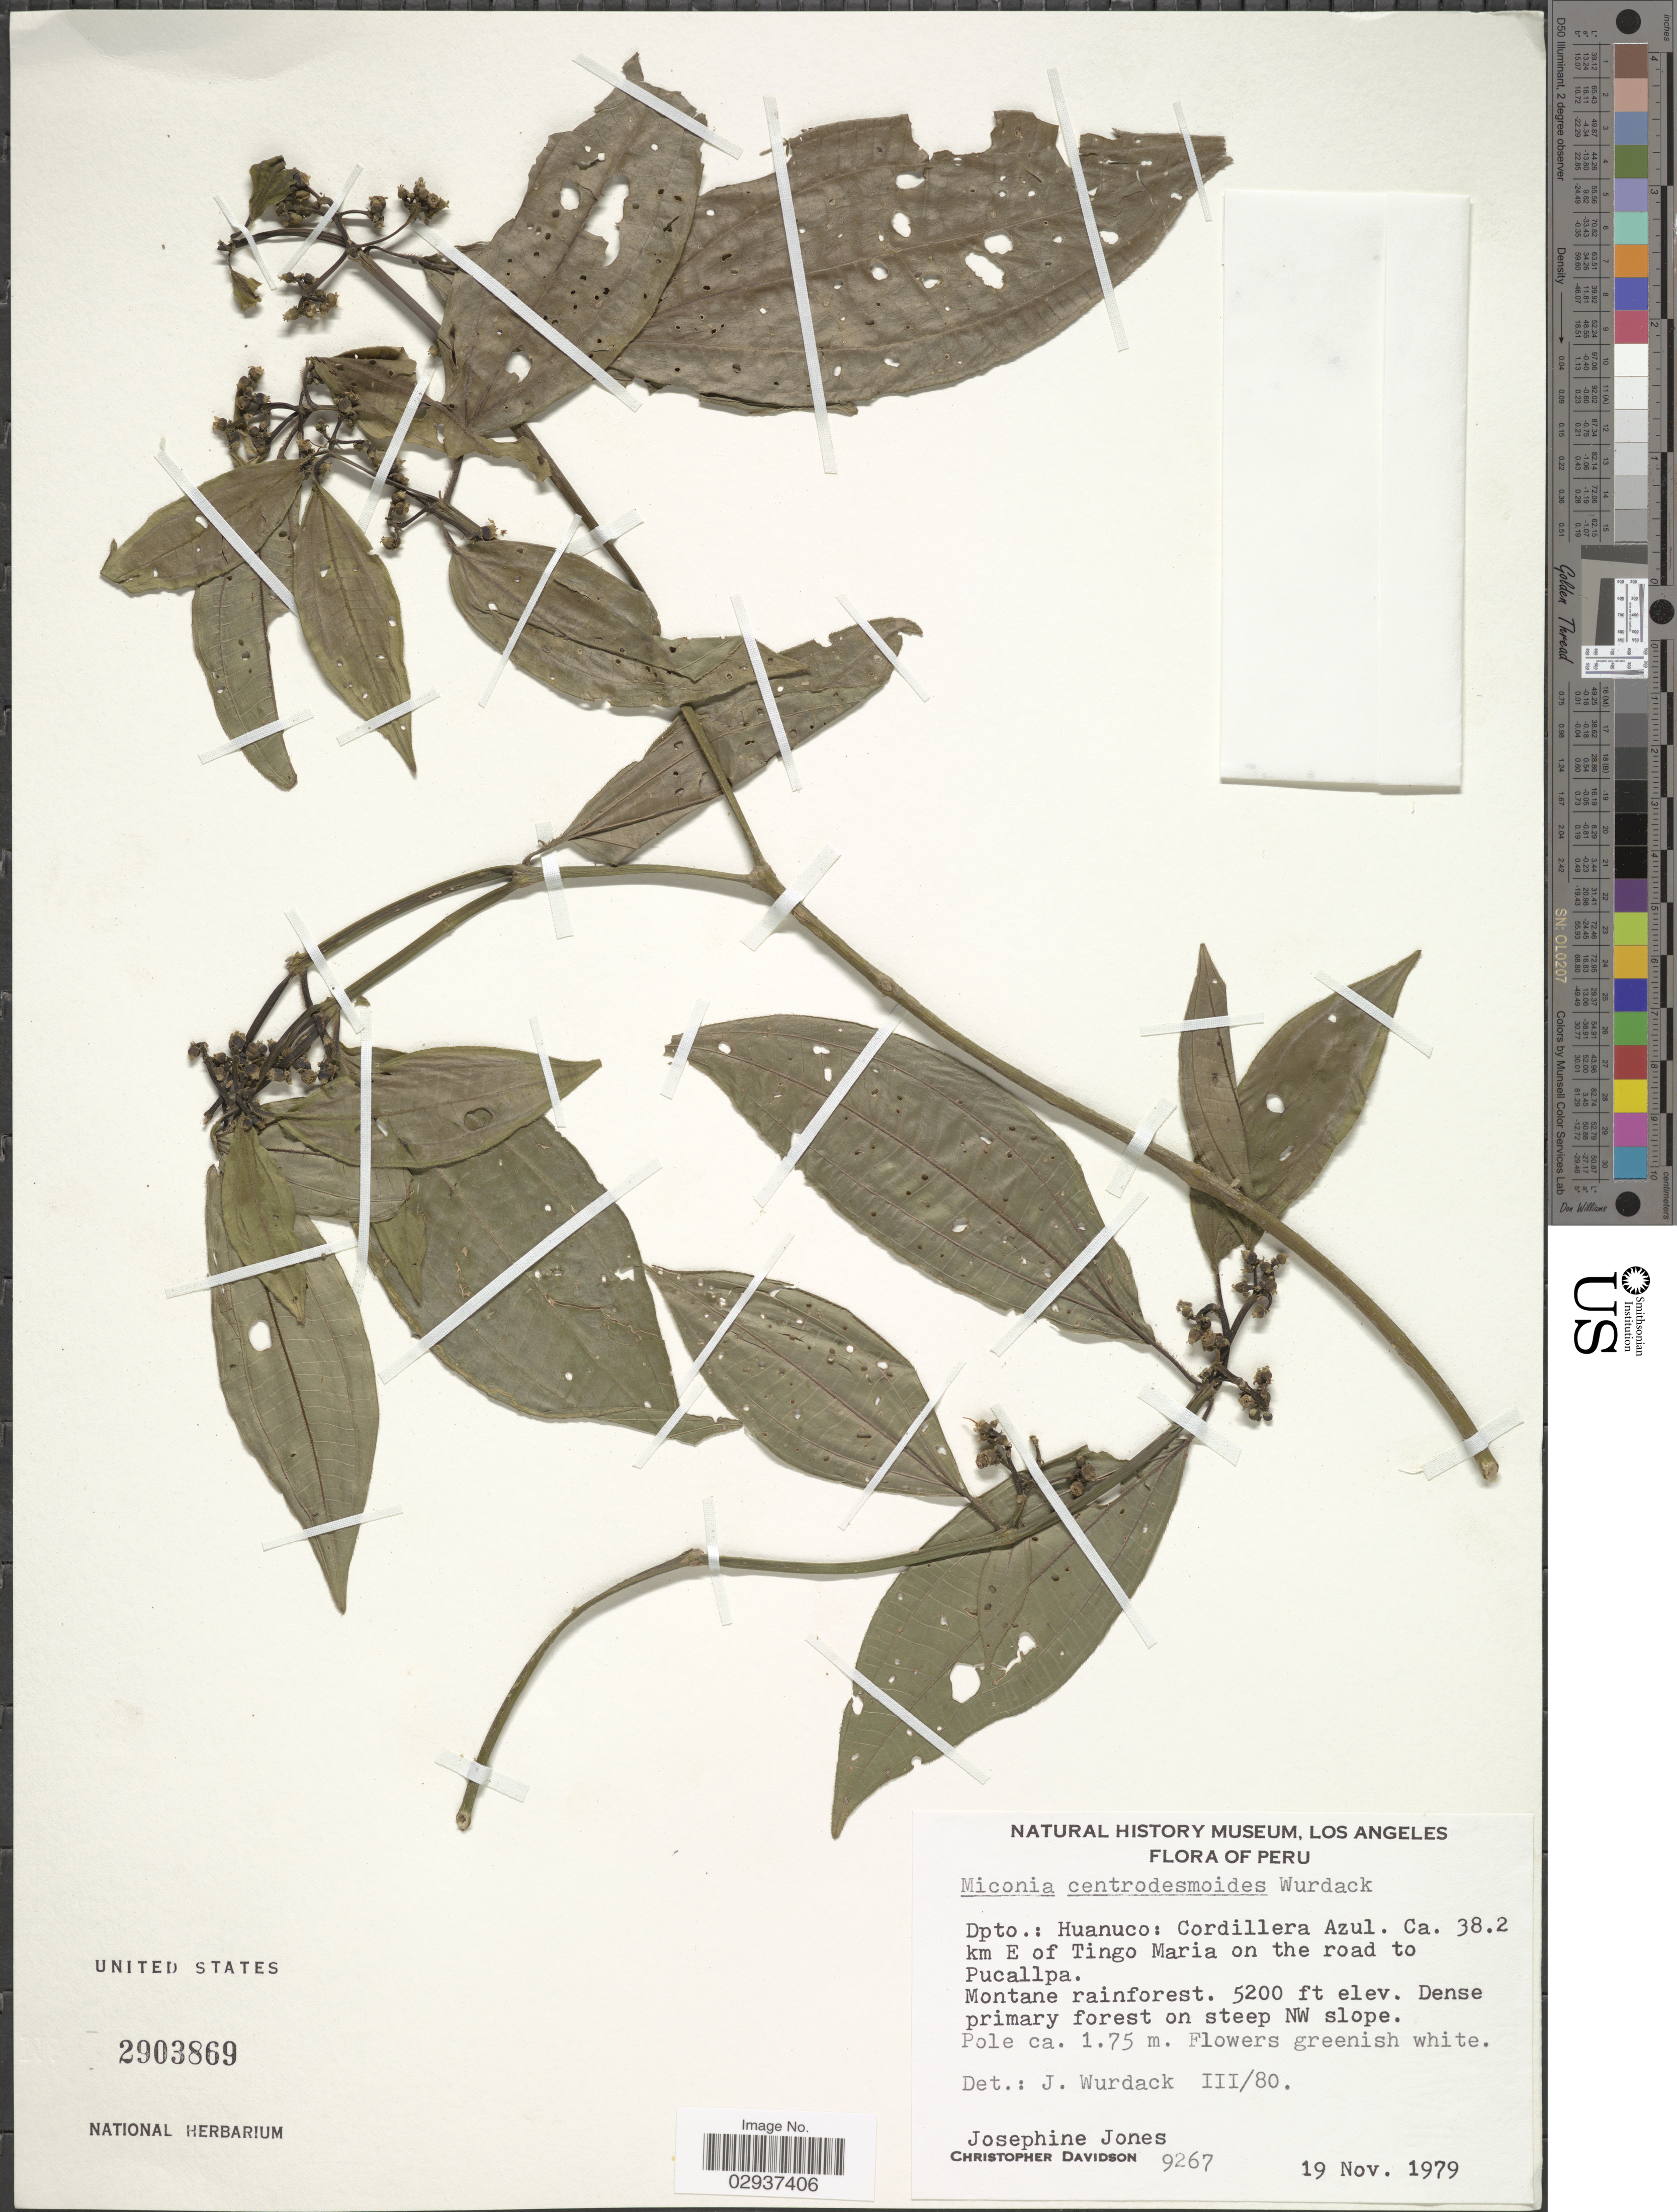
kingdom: Plantae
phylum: Tracheophyta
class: Magnoliopsida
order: Myrtales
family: Melastomataceae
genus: Miconia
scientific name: Miconia centrodesmoides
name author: Wurdack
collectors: J. Jones & C. Davidson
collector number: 9267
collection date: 1979-11-19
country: Peru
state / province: Huánuco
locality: Dpto.: Huanuco: Cordillera Azul. Ca. 38.2 km E of Tingo Maria on the road to Pucallpa.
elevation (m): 1585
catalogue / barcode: US 2903869